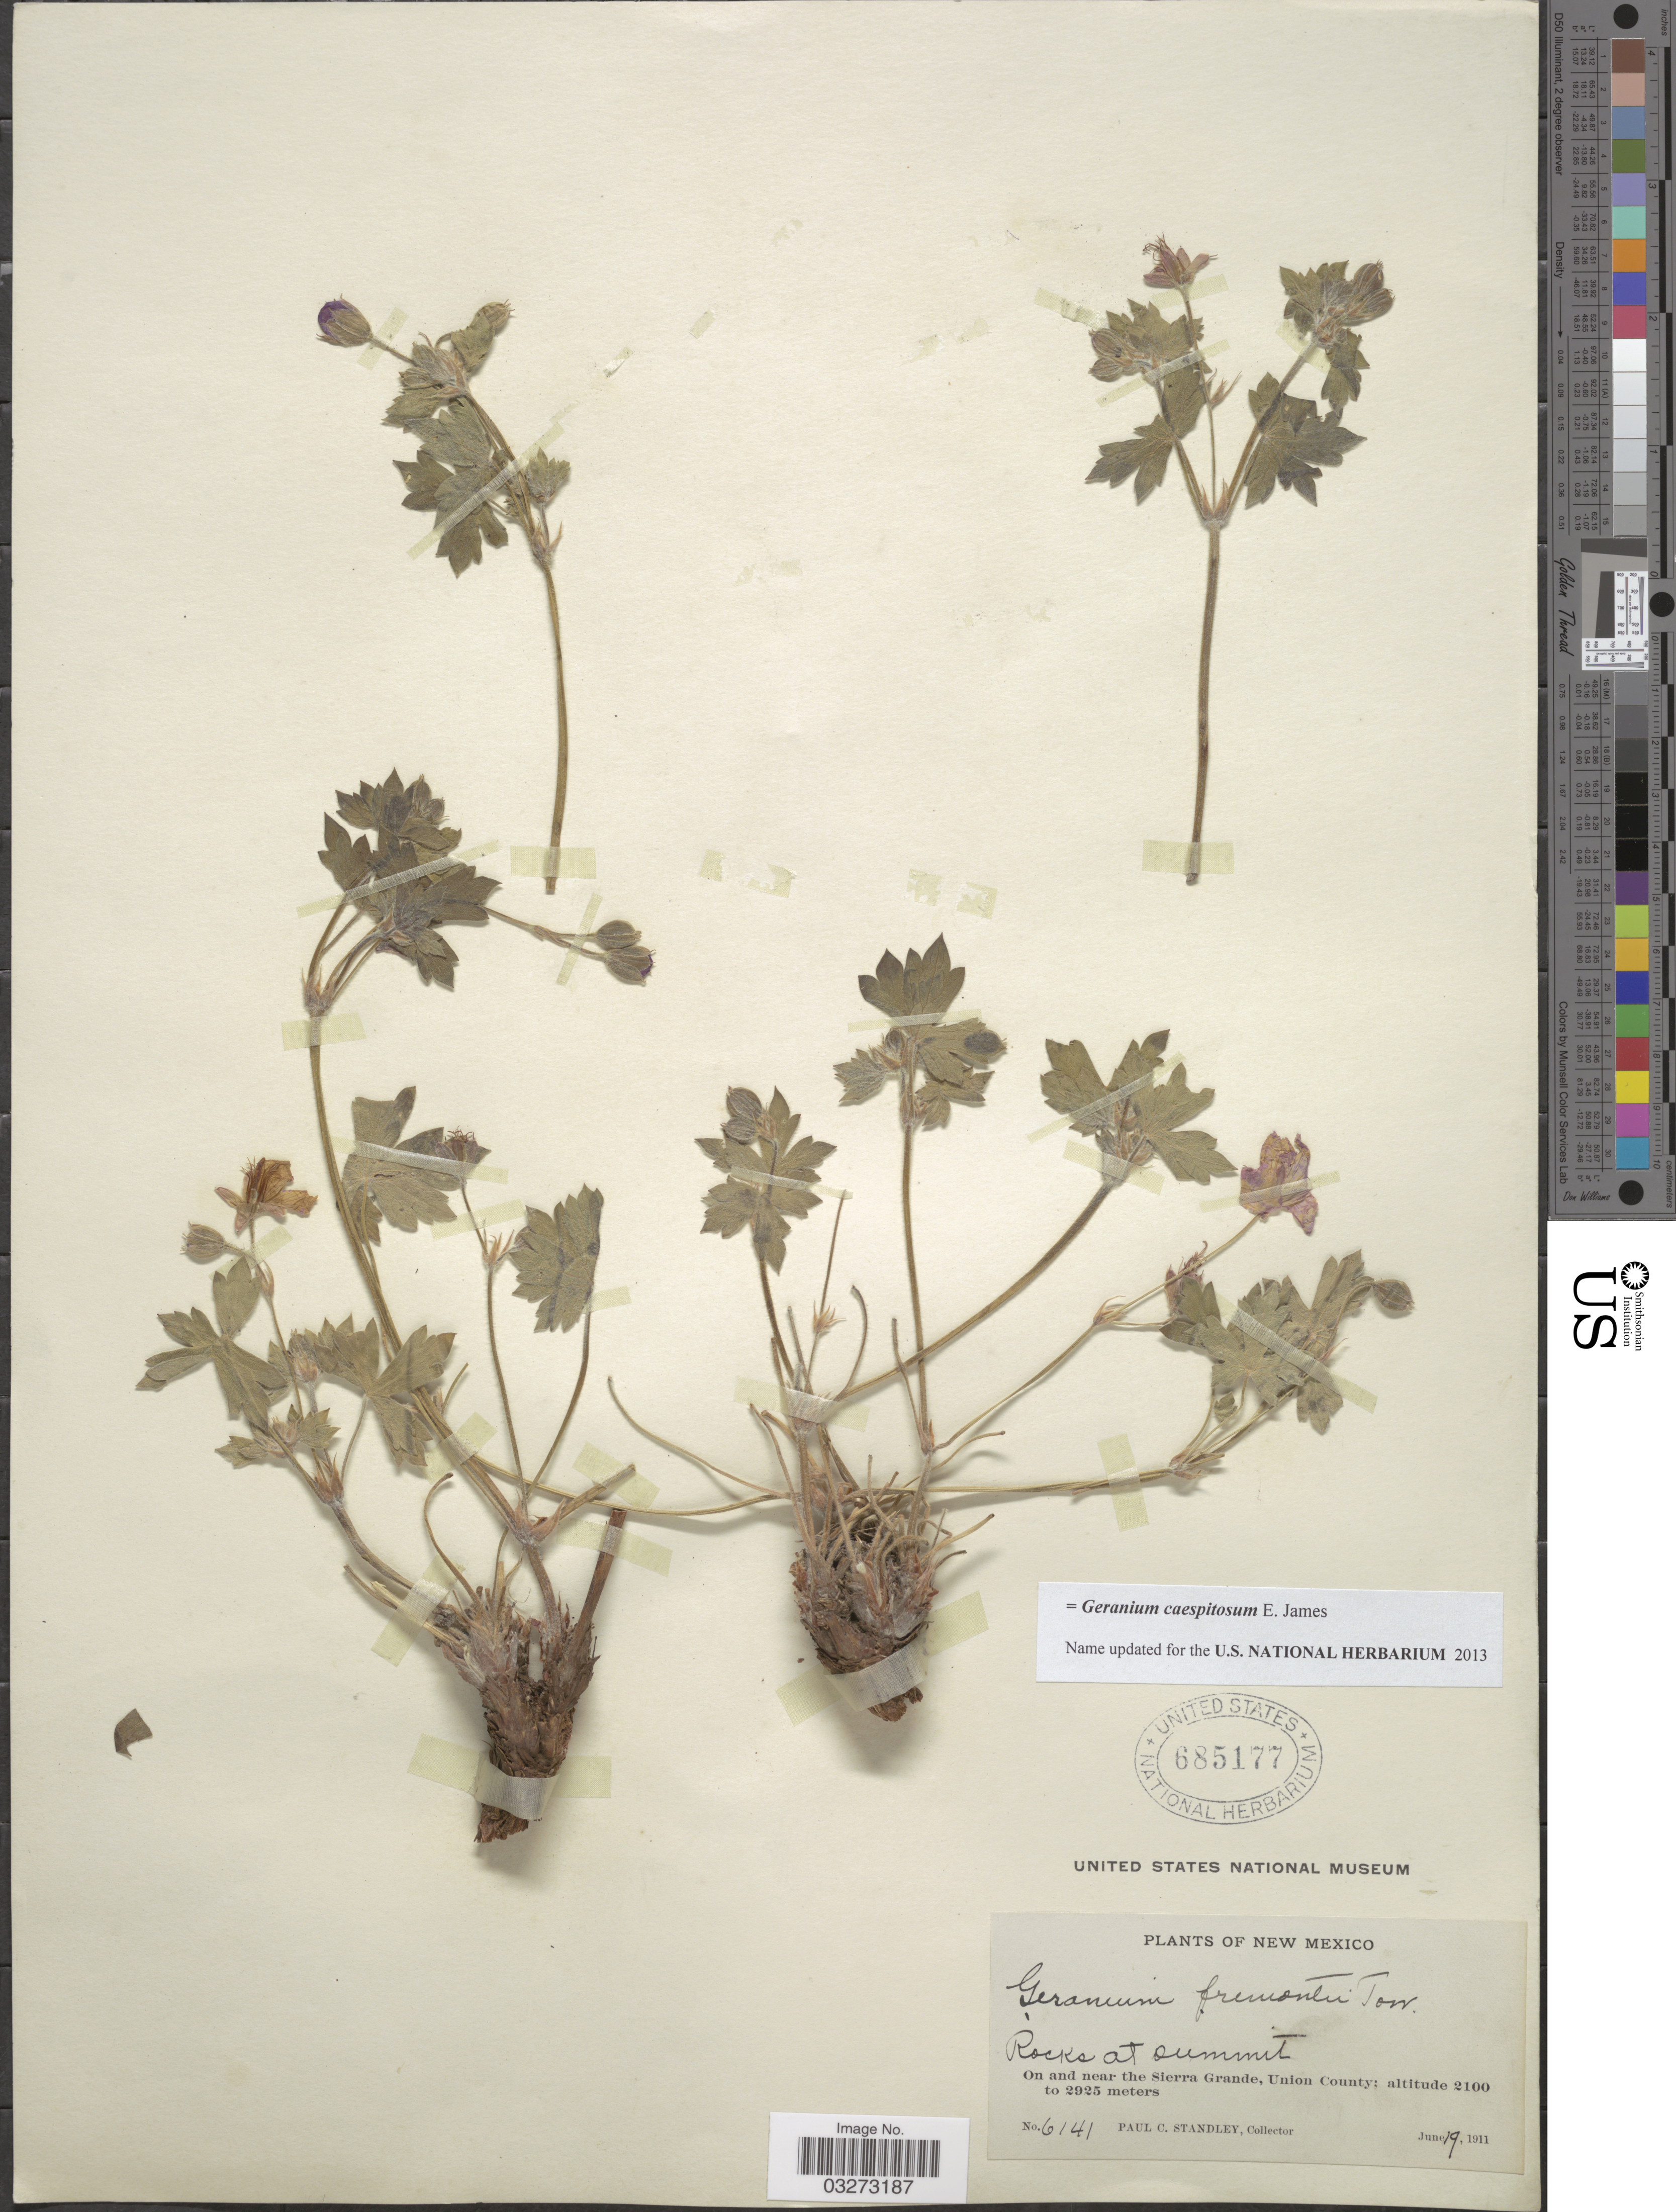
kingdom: Plantae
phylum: Tracheophyta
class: Magnoliopsida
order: Geraniales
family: Geraniaceae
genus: Geranium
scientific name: Geranium caespitosum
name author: E. James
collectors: P. C. Standley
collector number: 6141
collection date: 1911-06-19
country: United States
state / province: New Mexico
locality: Rocks at summit, On and near the Sierra Grande, Union County.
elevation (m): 2100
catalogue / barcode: US 685177